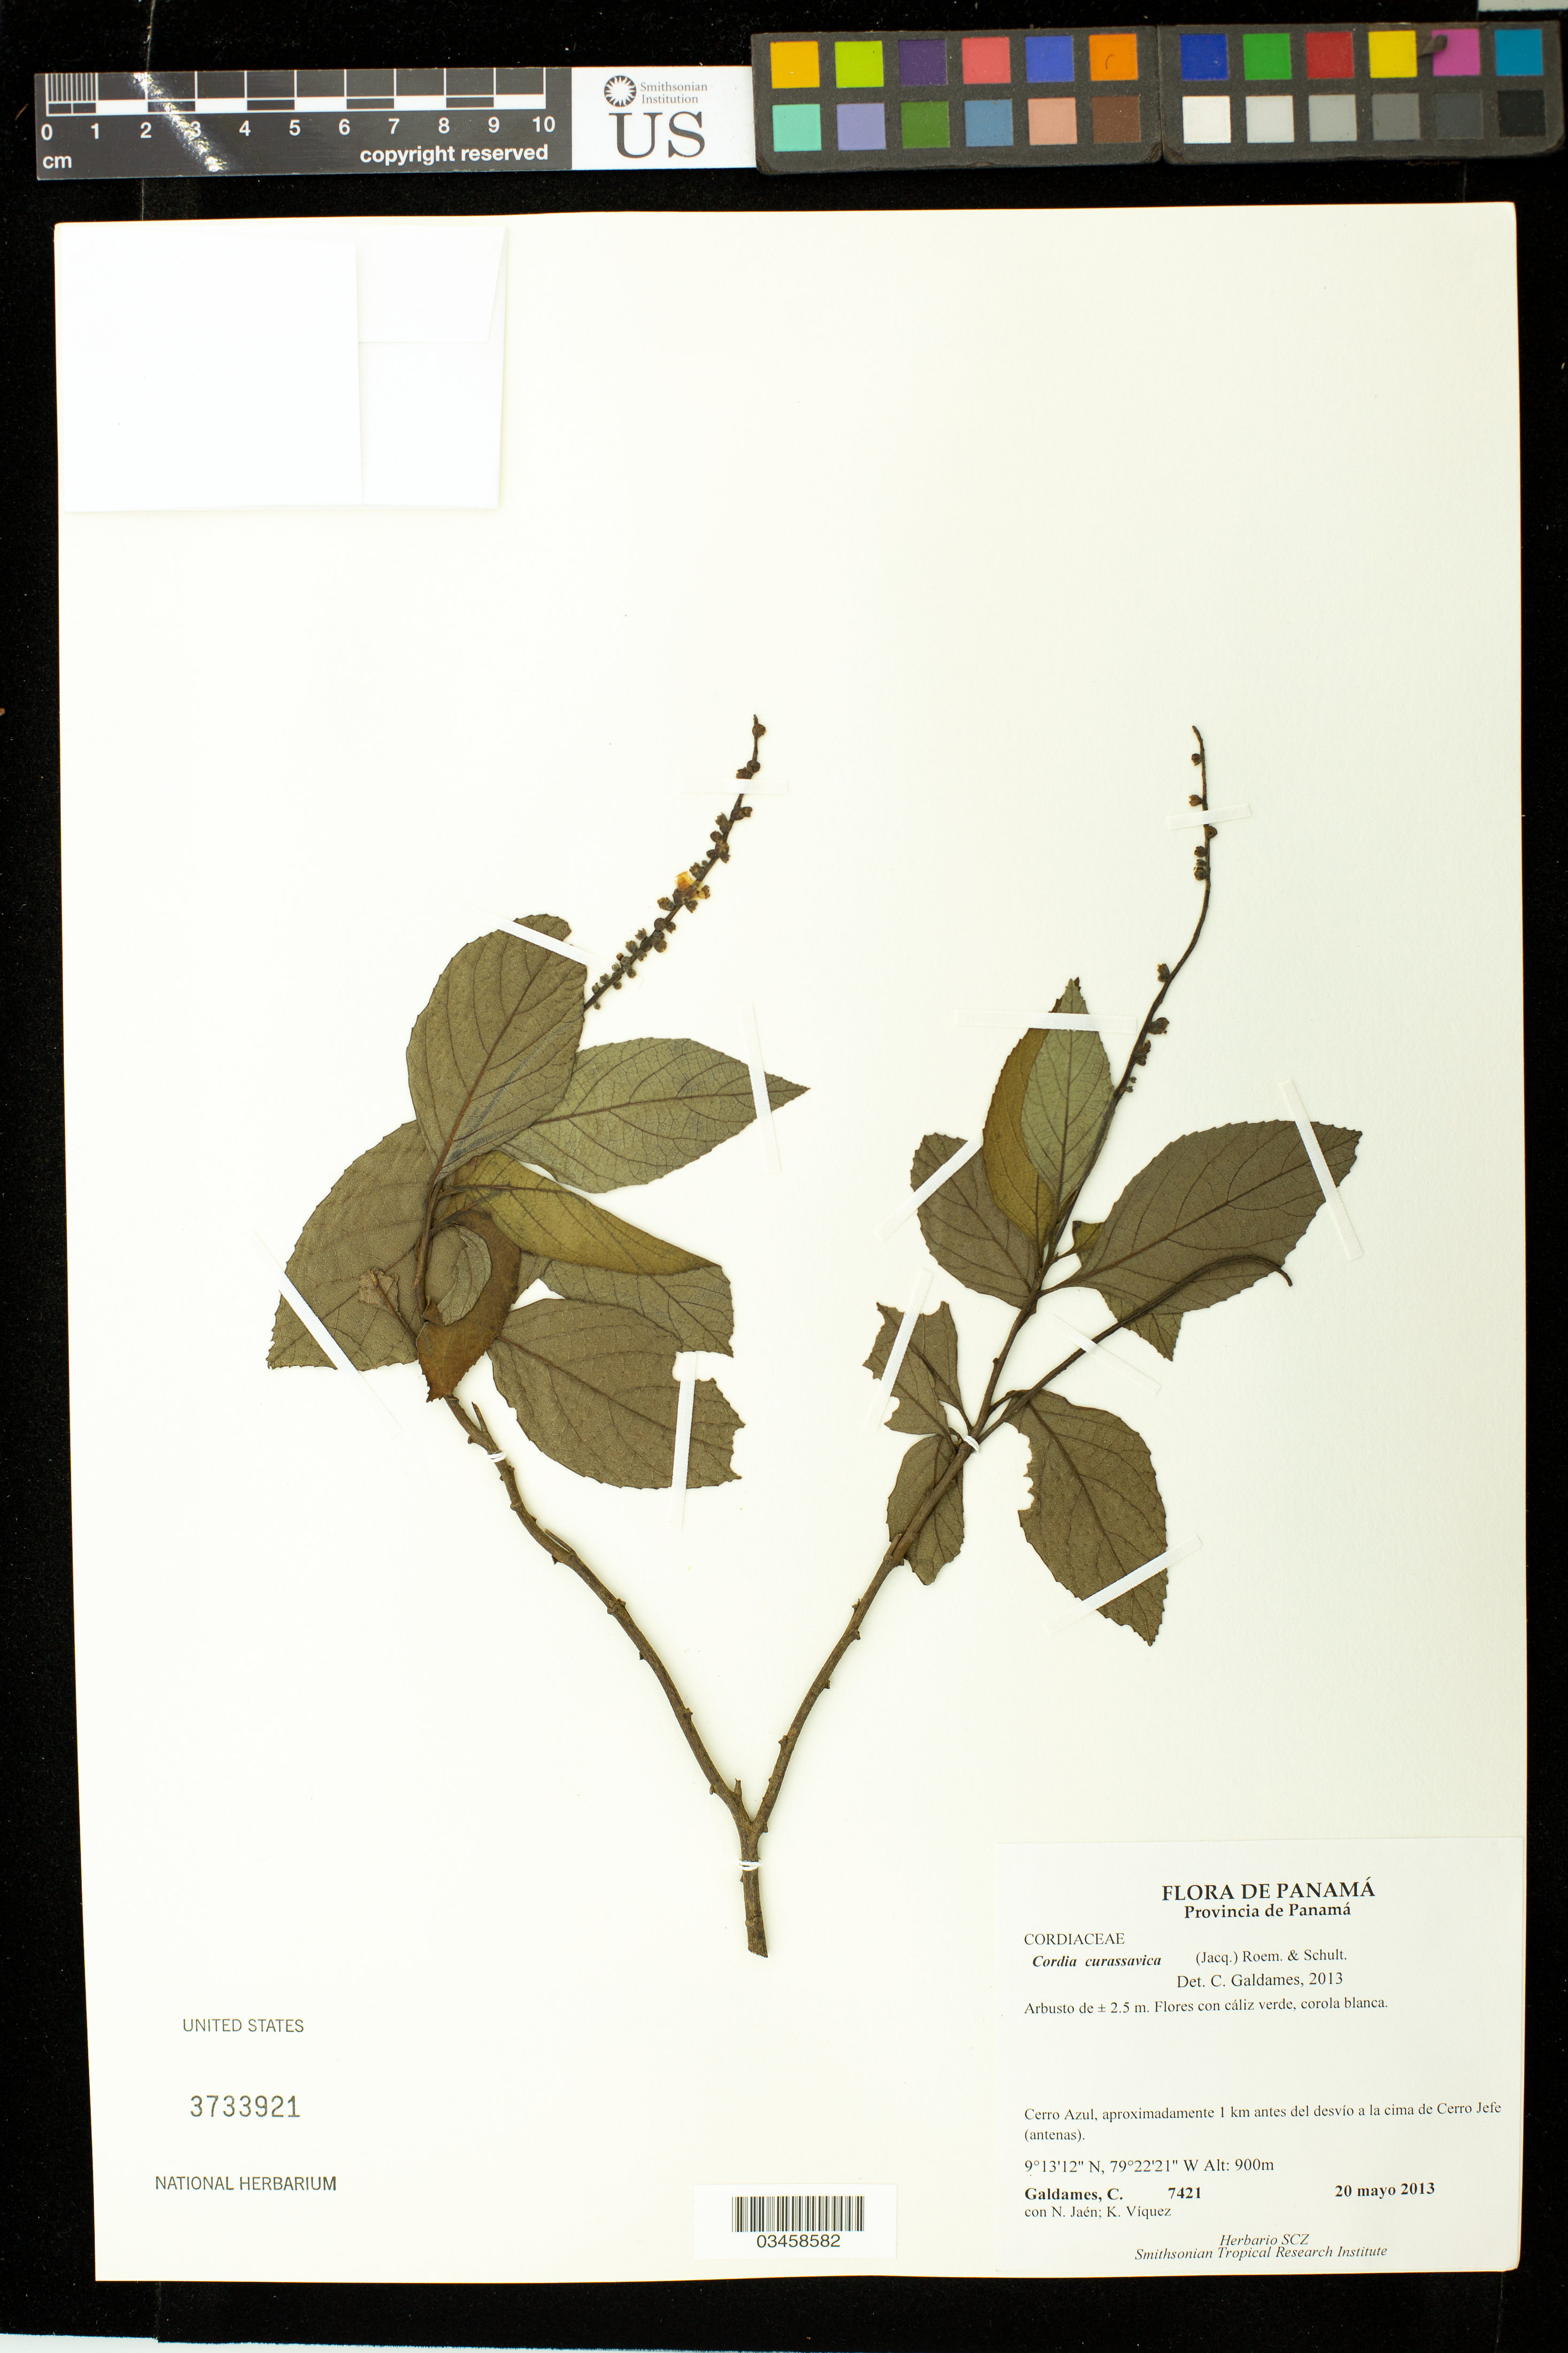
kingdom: Plantae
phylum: Tracheophyta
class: Magnoliopsida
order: Boraginales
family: Cordiaceae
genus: Varronia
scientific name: Varronia curassavica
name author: Jacq.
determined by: Strong, Mark T., (BOT), Smithsonian Institution - National Museum of Natural History (UNITED STATES)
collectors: C. Galdames, N. Jaén & K. Viquez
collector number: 7421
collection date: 2013-05-20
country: Panama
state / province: Panamá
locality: Cerro Azul, aproximadamente 1 km antes del desvio a la cima de Cerro Jefe (antenas).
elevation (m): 900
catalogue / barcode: US 3733921